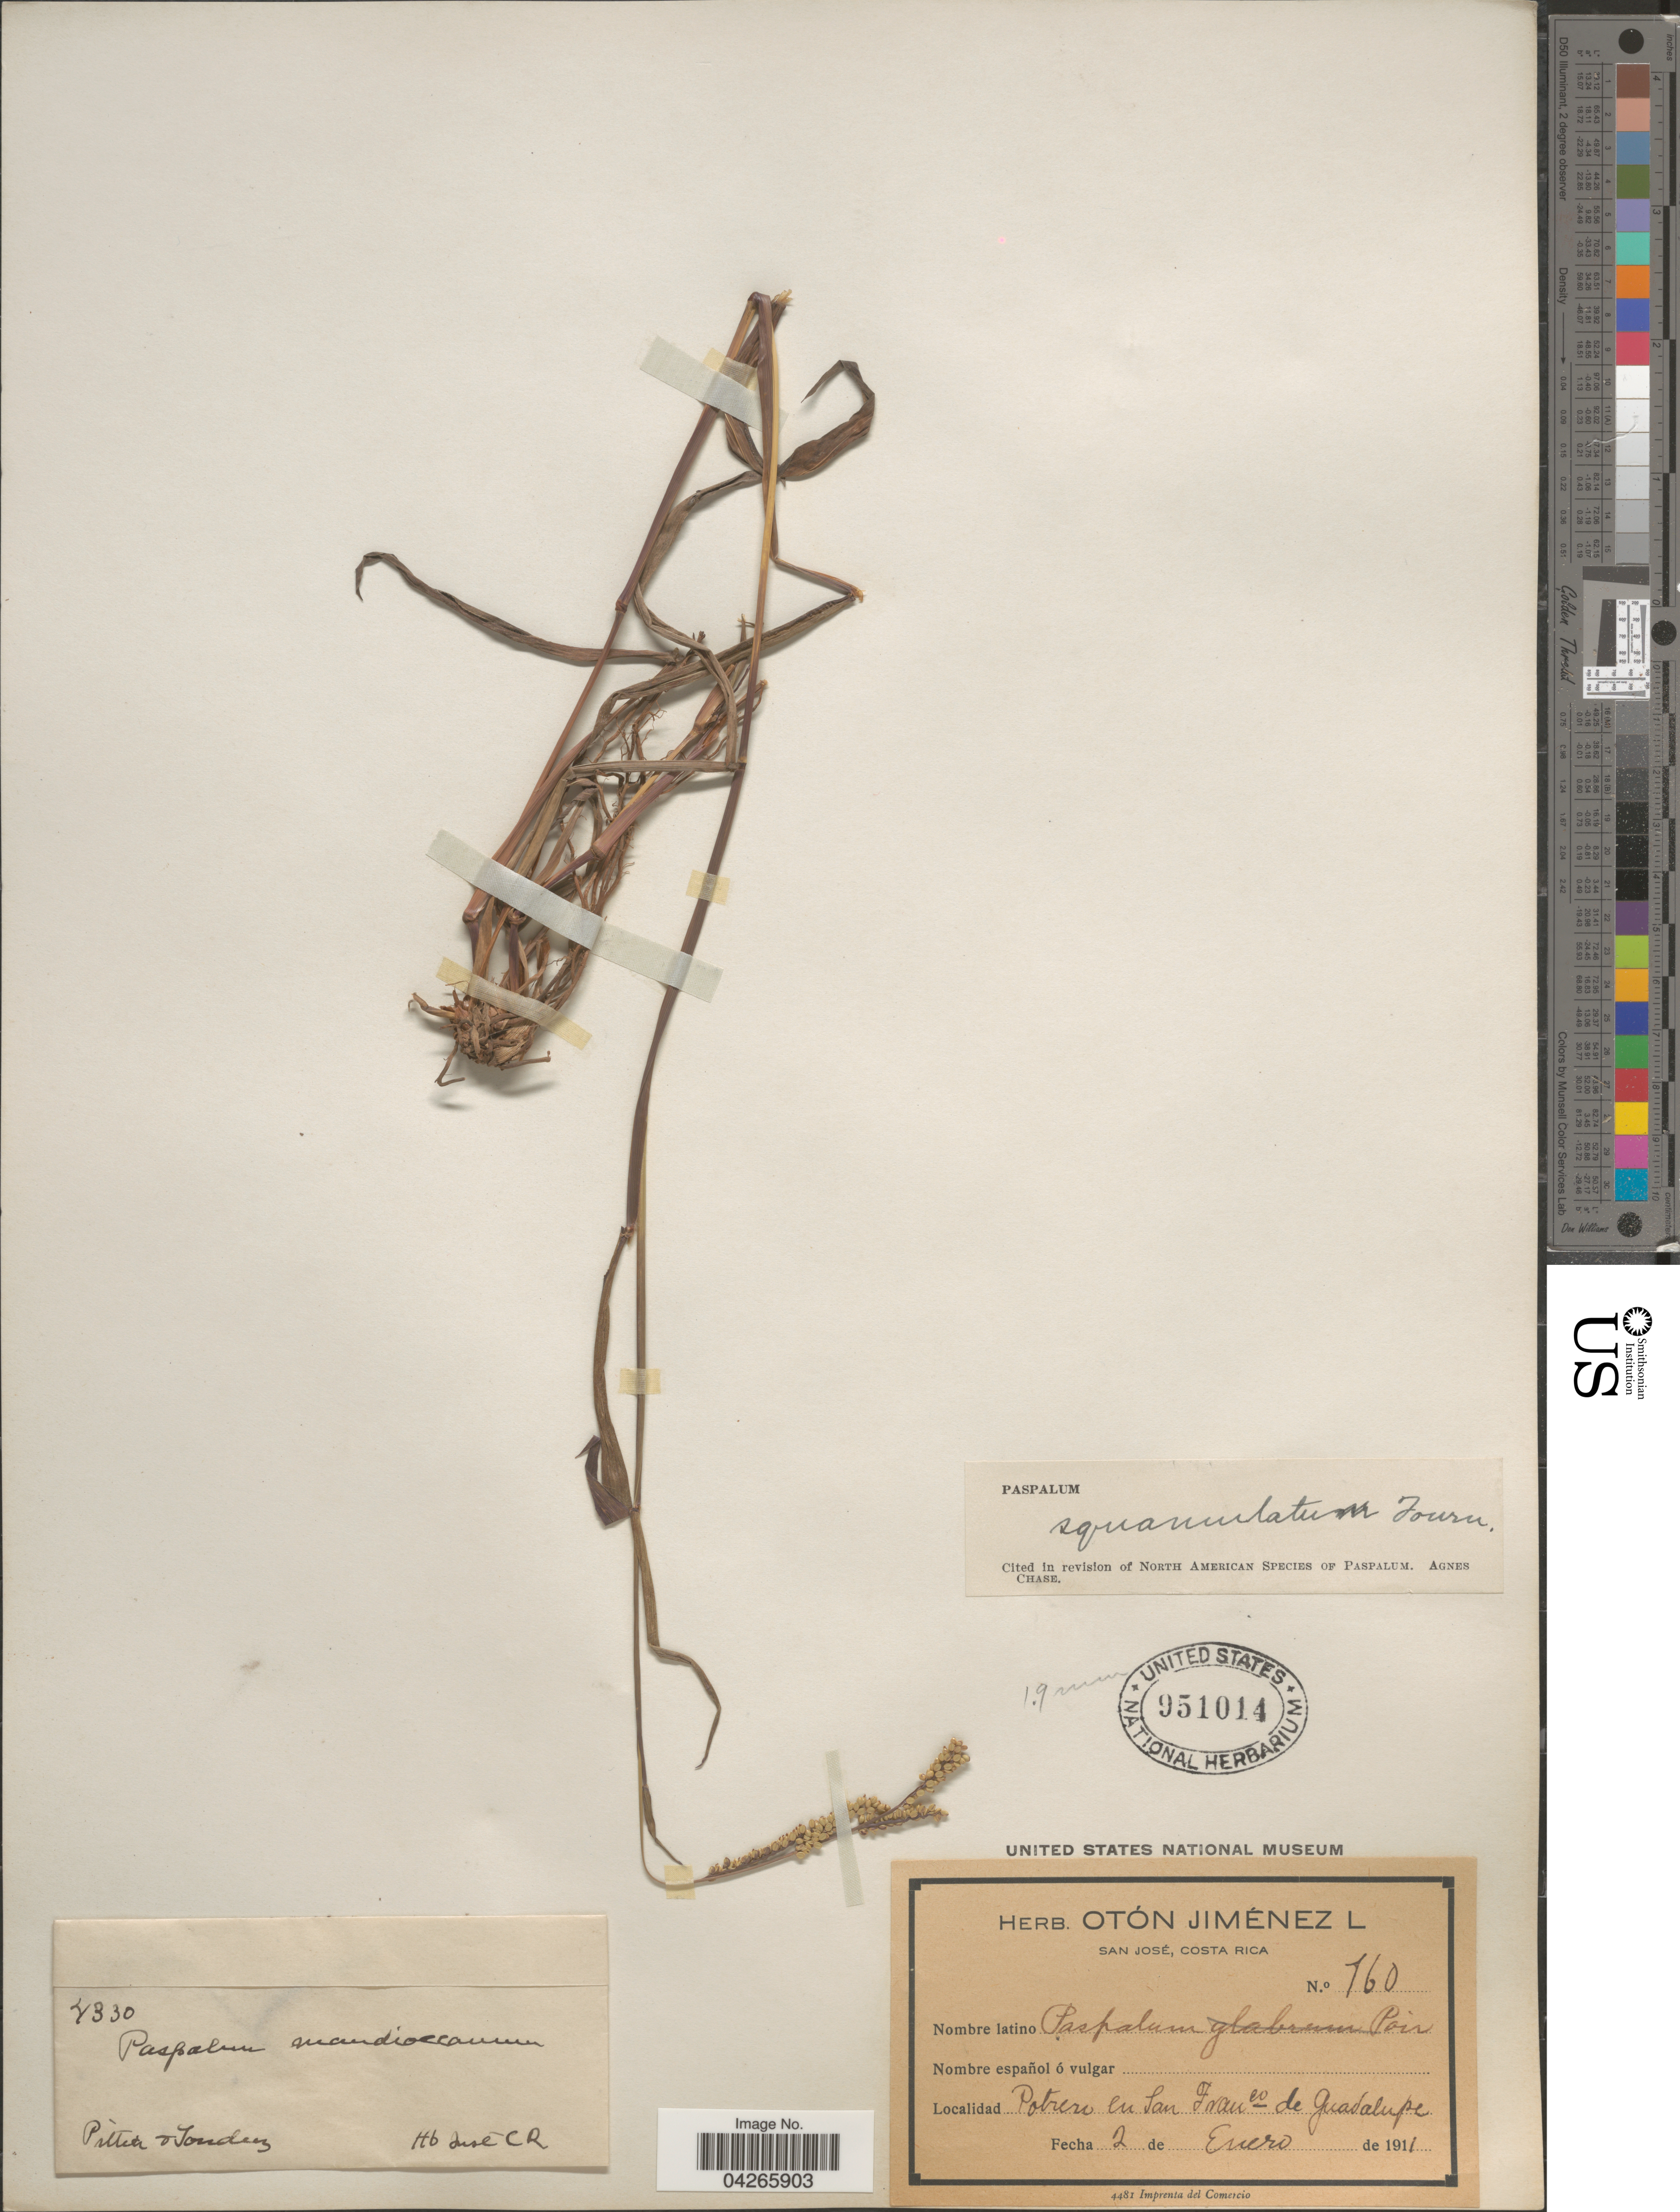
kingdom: Plantae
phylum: Tracheophyta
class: Liliopsida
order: Poales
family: Poaceae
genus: Paspalum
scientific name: Paspalum squamulatum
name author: E. Fourn.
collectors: ex herb. O. Jimenez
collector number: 760*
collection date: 1911-01-02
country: Costa Rica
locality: Potrero en San Fran co de Guadalupe.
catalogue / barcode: US 951014